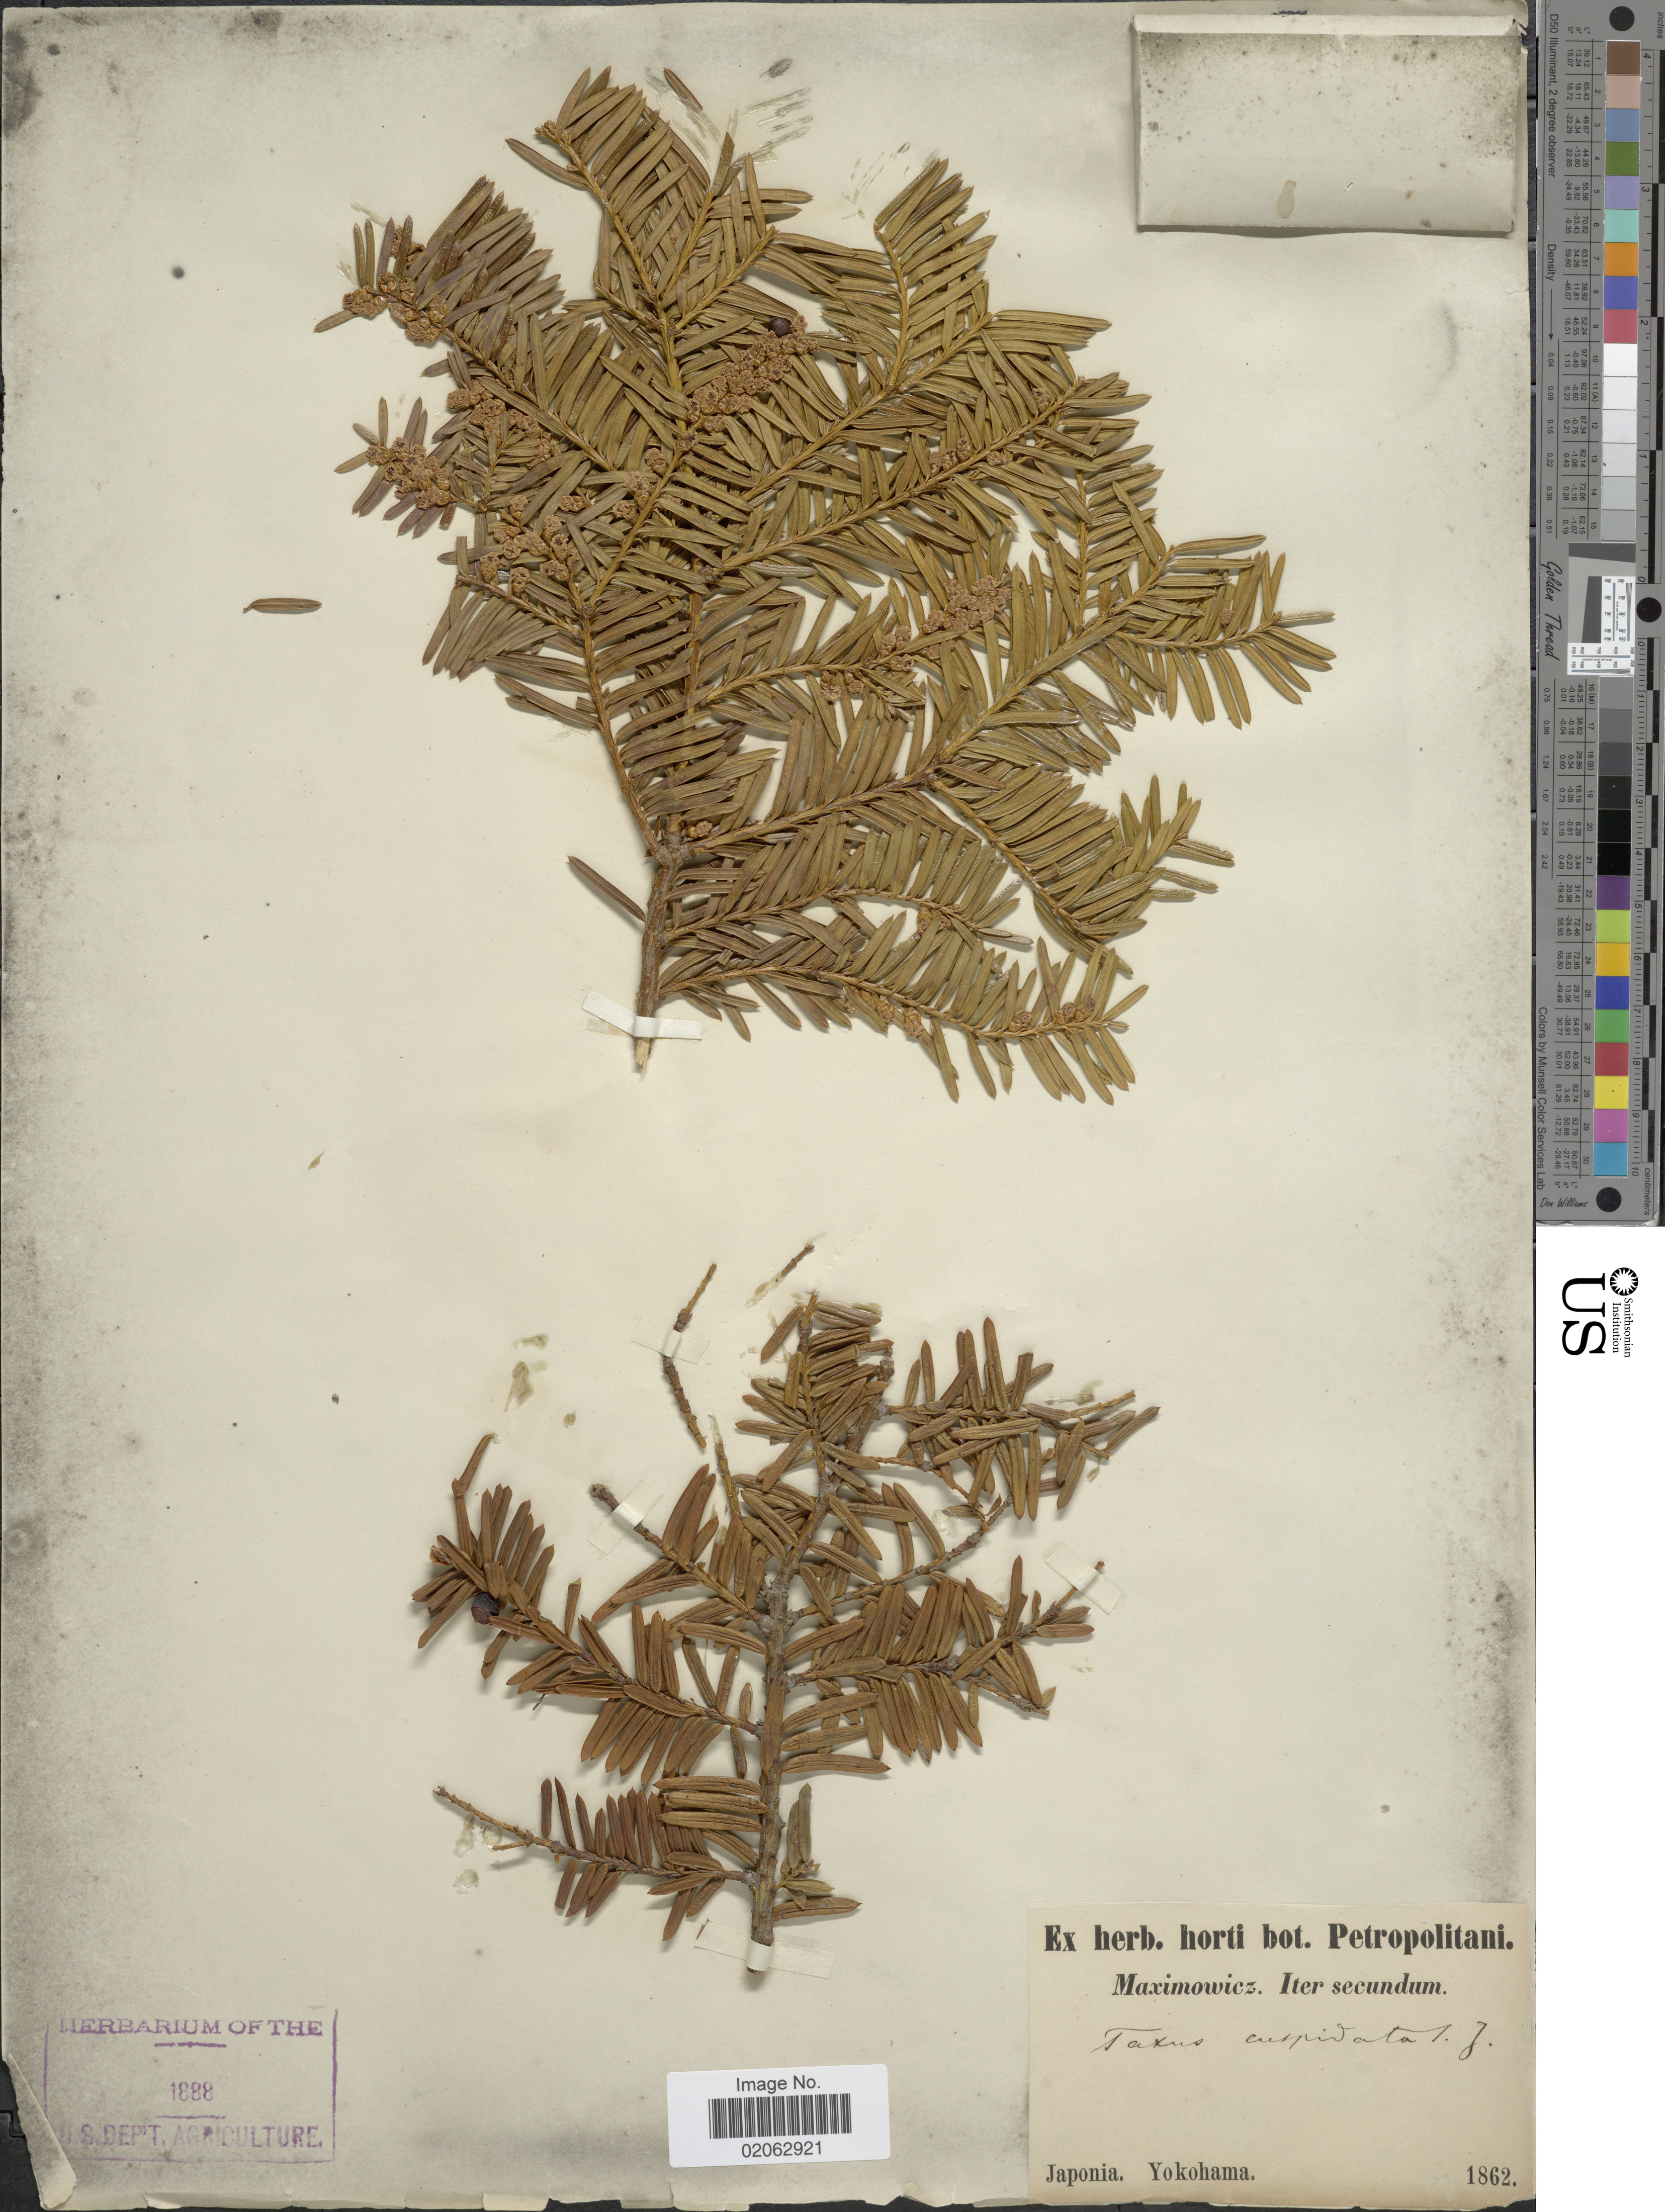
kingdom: Plantae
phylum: Tracheophyta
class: Pinopsida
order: Pinales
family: Taxaceae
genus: Taxus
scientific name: Taxus cuspidata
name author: Siebert & Zucc.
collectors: Maximowicz, --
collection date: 1862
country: Japan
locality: Japonia, Yokohama, Iter secundum.